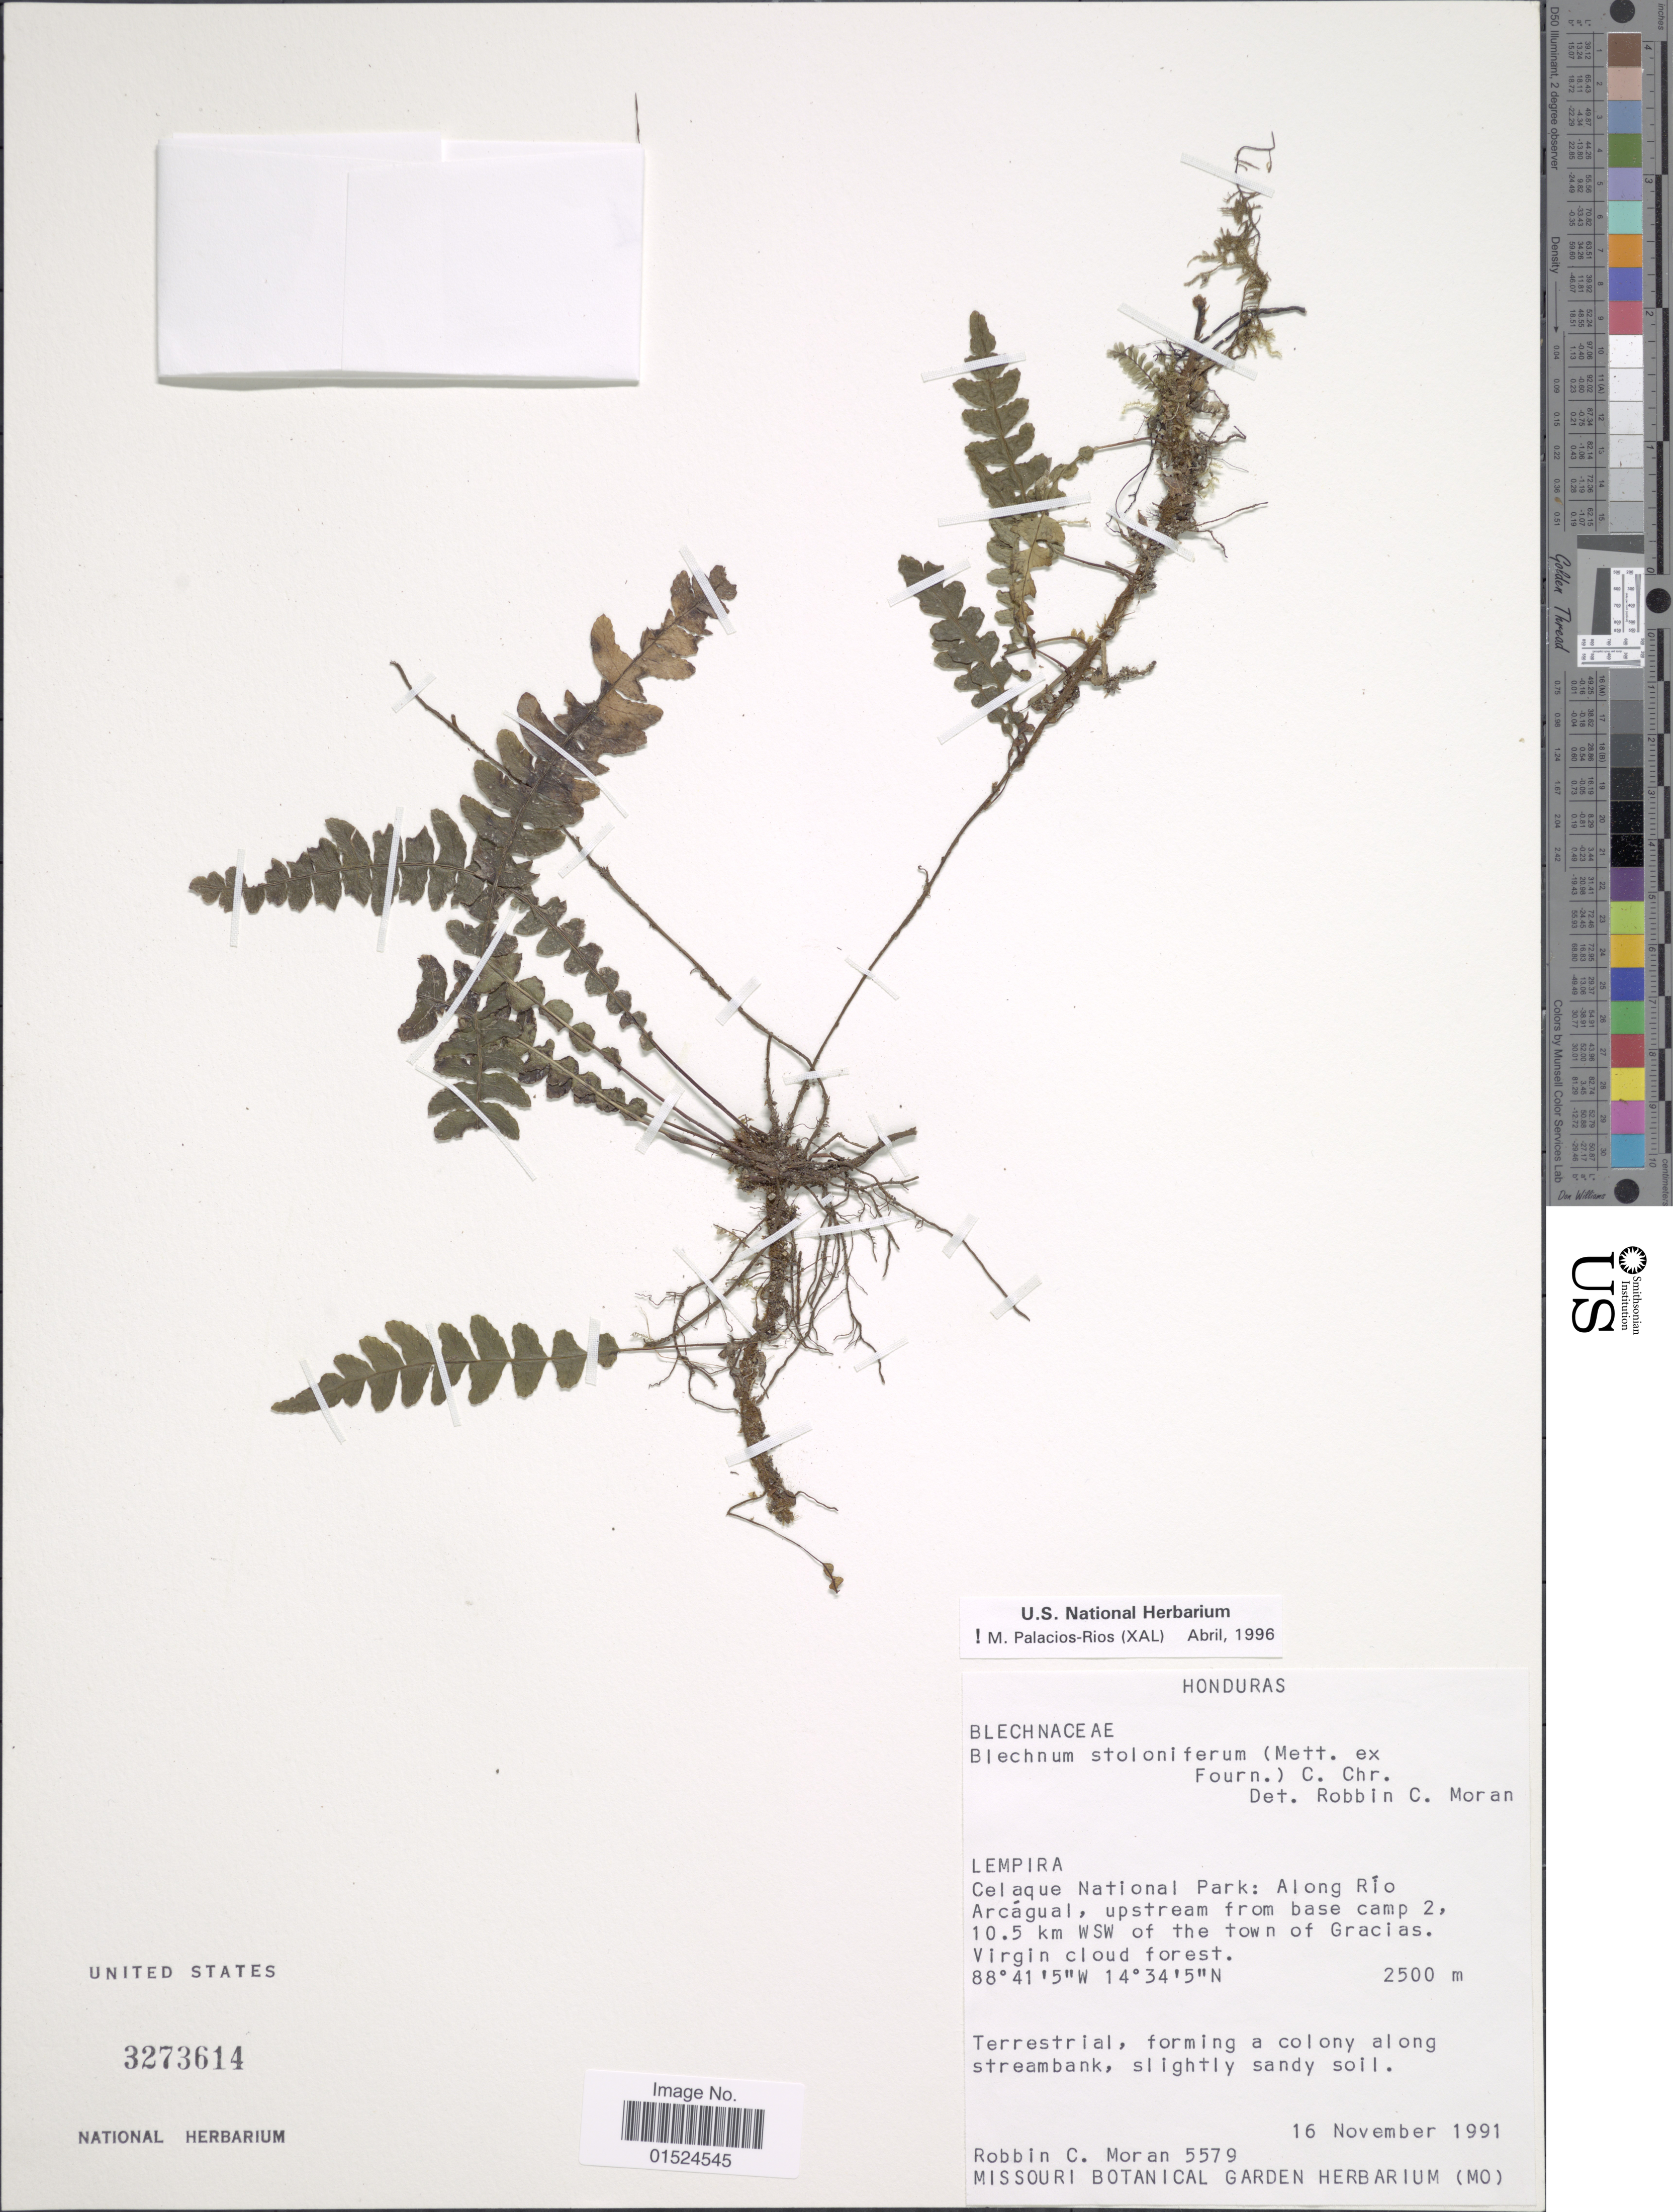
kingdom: Plantae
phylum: Tracheophyta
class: Polypodiopsida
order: Polypodiales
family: Blechnaceae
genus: Blechnum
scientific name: Blechnum stoloniferum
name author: (Mett. ex E. Fourn.) C. Chr.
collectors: R. C. Moran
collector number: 5579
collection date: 1991-11-16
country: Honduras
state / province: Lempira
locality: Celaque National Park: Along Río Arcágual, upstream from base camp 2, 10.5 km WSW of the town of Gracias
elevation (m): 2500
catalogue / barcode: US 3273614